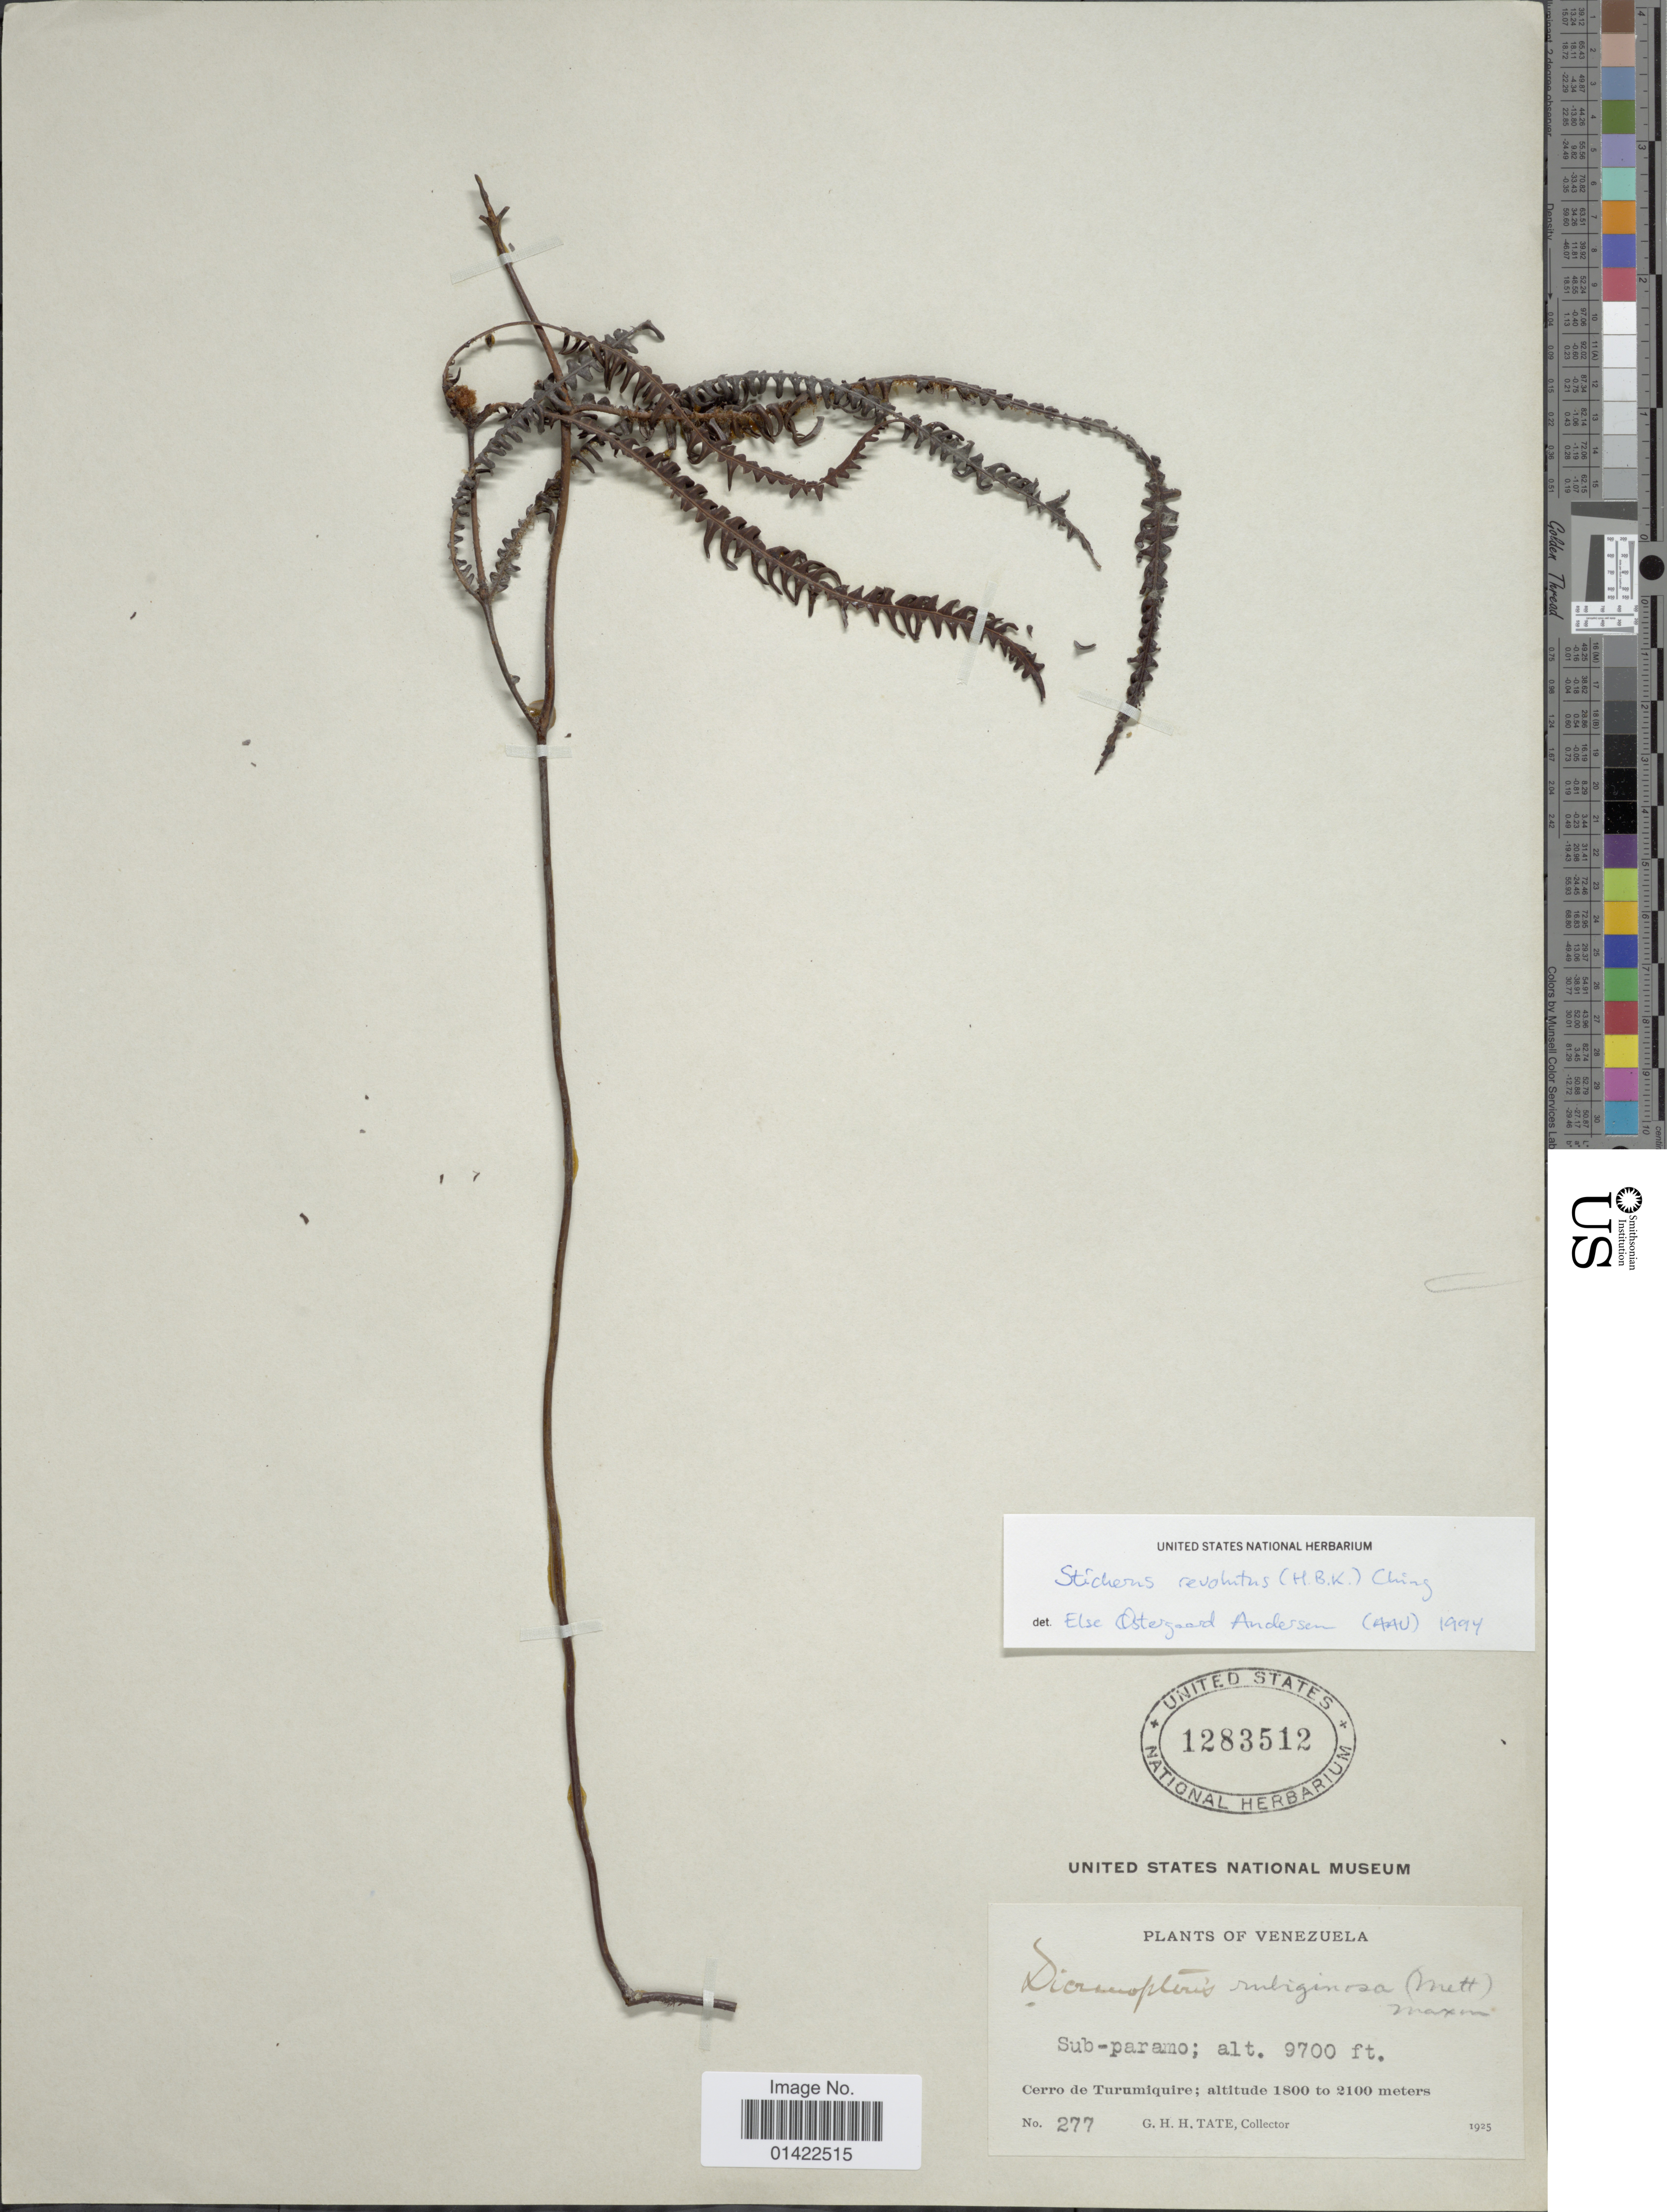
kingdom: Plantae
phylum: Tracheophyta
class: Polypodiopsida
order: Gleicheniales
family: Gleicheniaceae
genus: Sticherus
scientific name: Sticherus revolutus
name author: (Kunth) Ching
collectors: G. Tate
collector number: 277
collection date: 1925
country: Venezuela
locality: Cerro de Turumiquire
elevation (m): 1800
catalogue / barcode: US 1283512